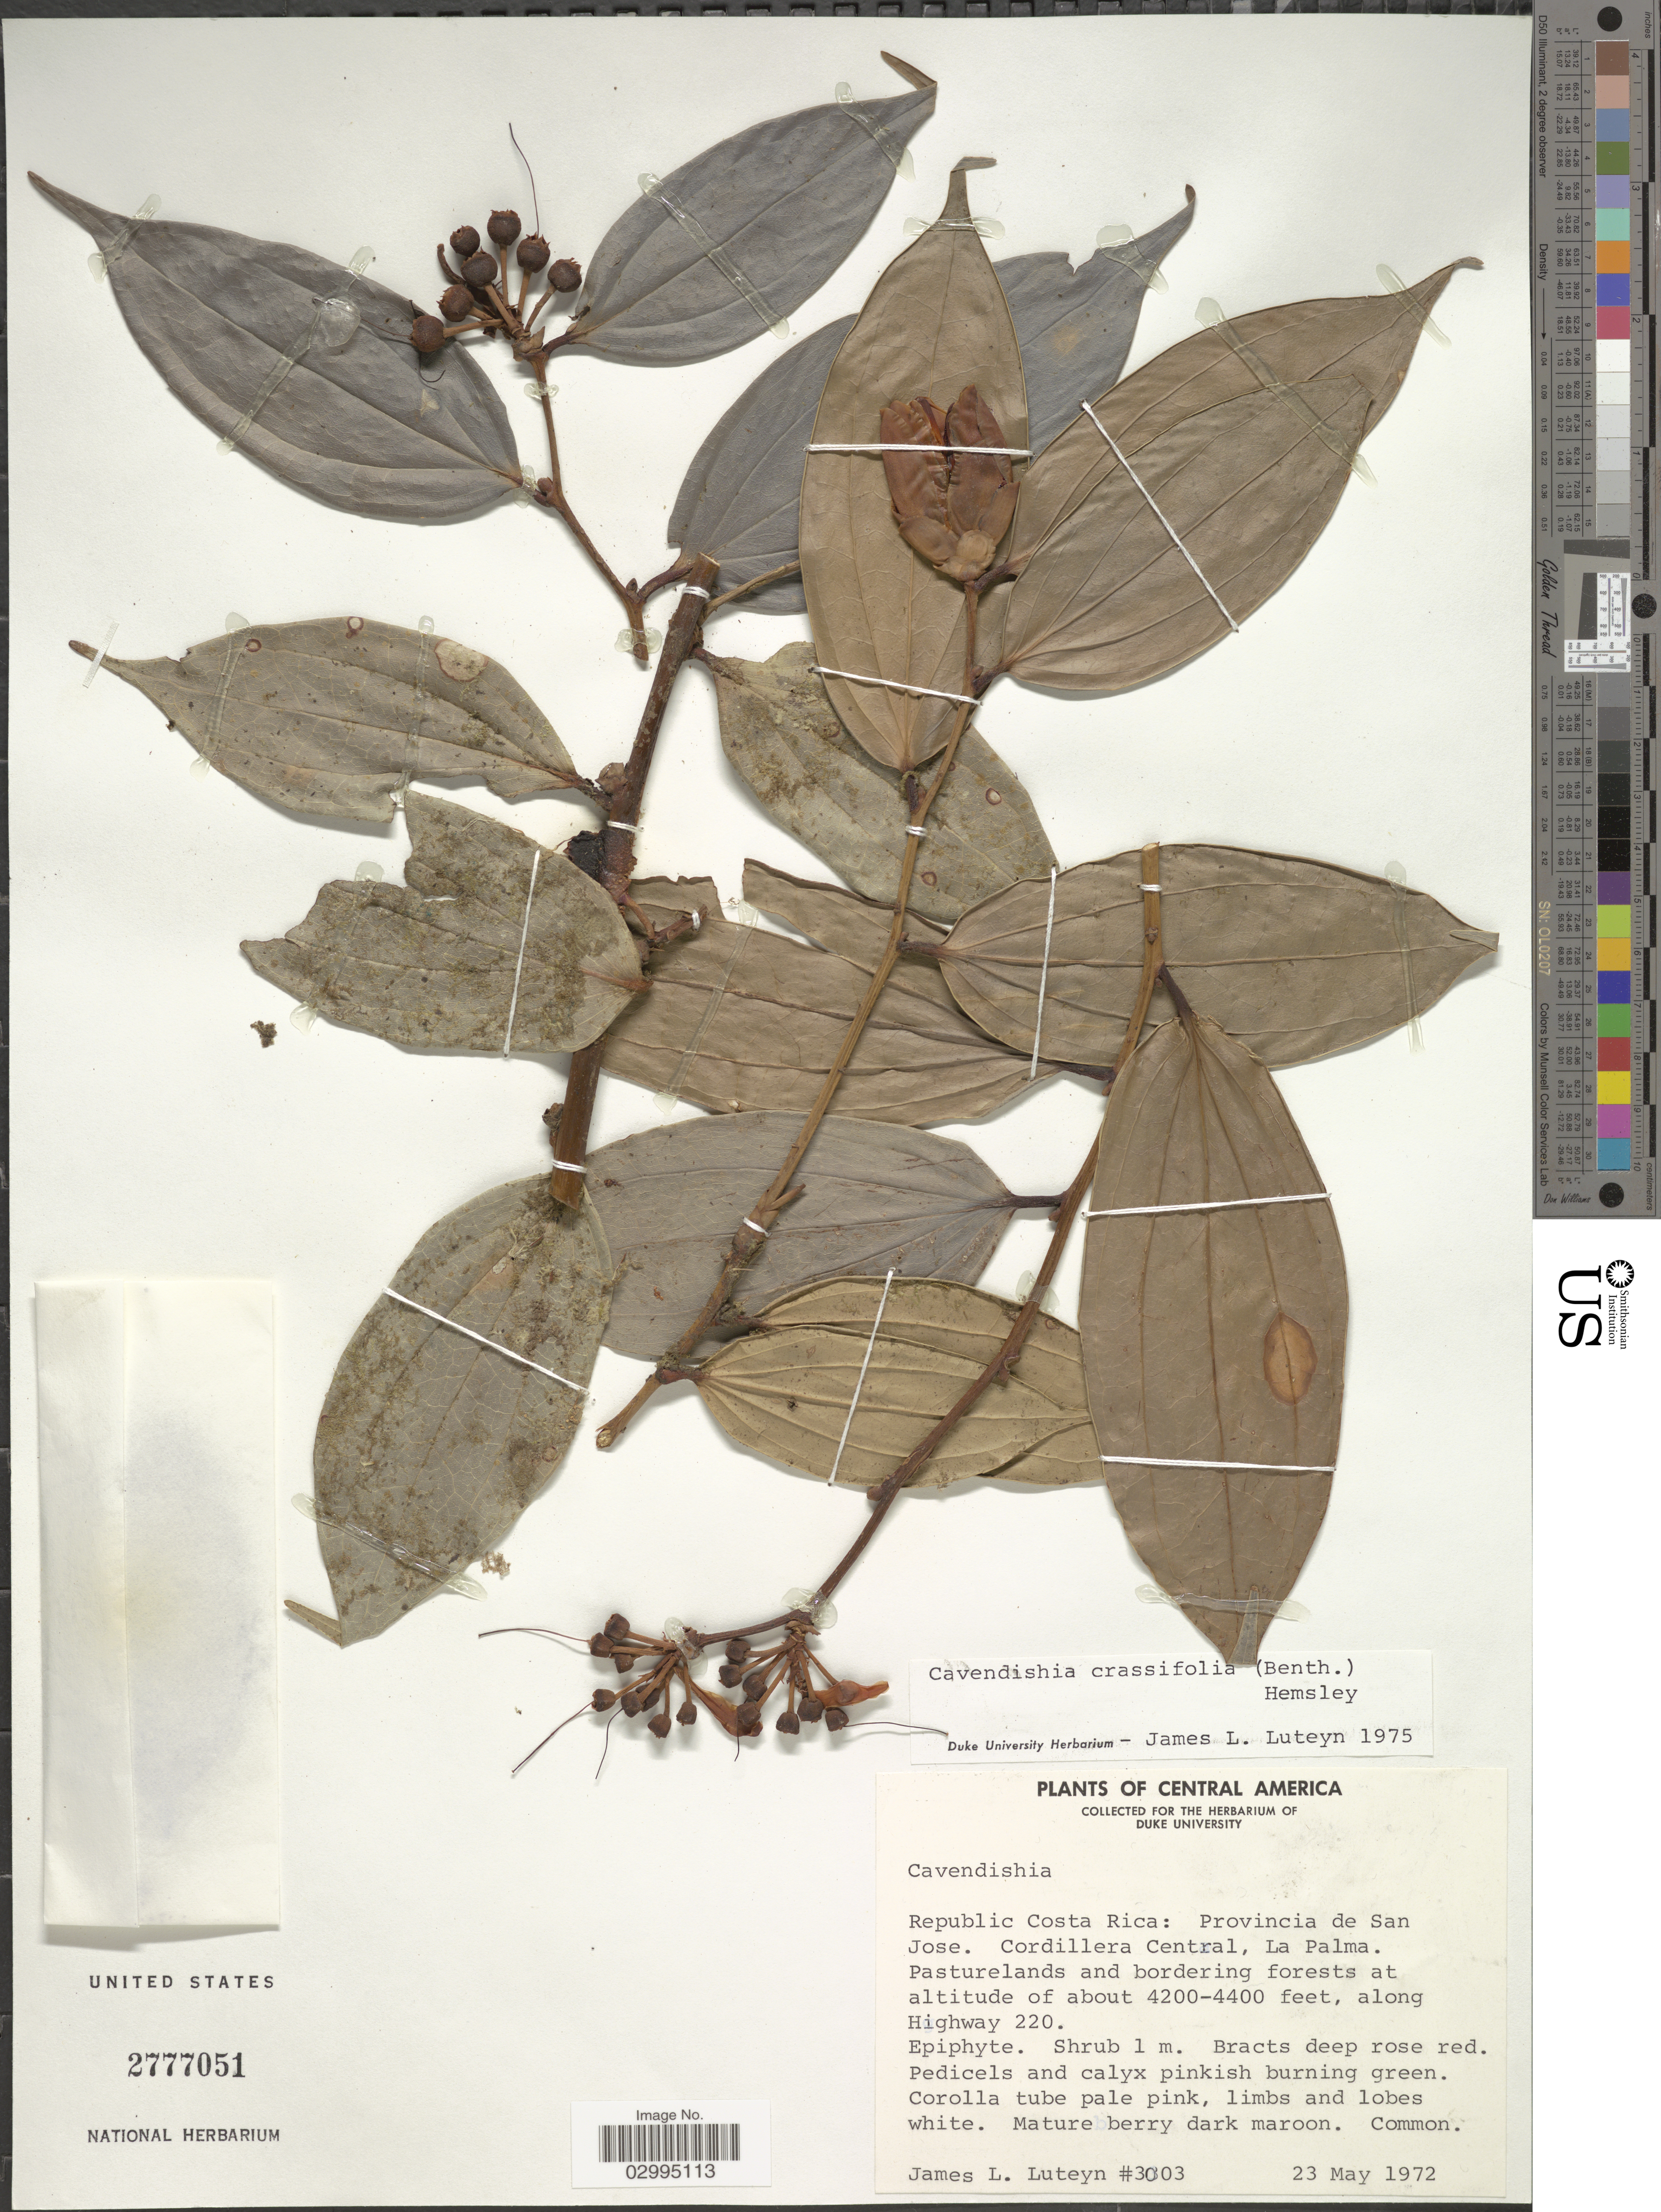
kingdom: Plantae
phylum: Tracheophyta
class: Magnoliopsida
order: Ericales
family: Ericaceae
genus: Cavendishia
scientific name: Cavendishia crassifolia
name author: (Benth.) Hemsl.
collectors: J. L. Luteyn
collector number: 3003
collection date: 1972-05-23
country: Costa Rica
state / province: San José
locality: Republic Costa Rica: Provincia de San Jose. Cordillera Central, La Palma. Pasturelands and bordering forest, along Highway 220.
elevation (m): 1280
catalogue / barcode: US 2777051